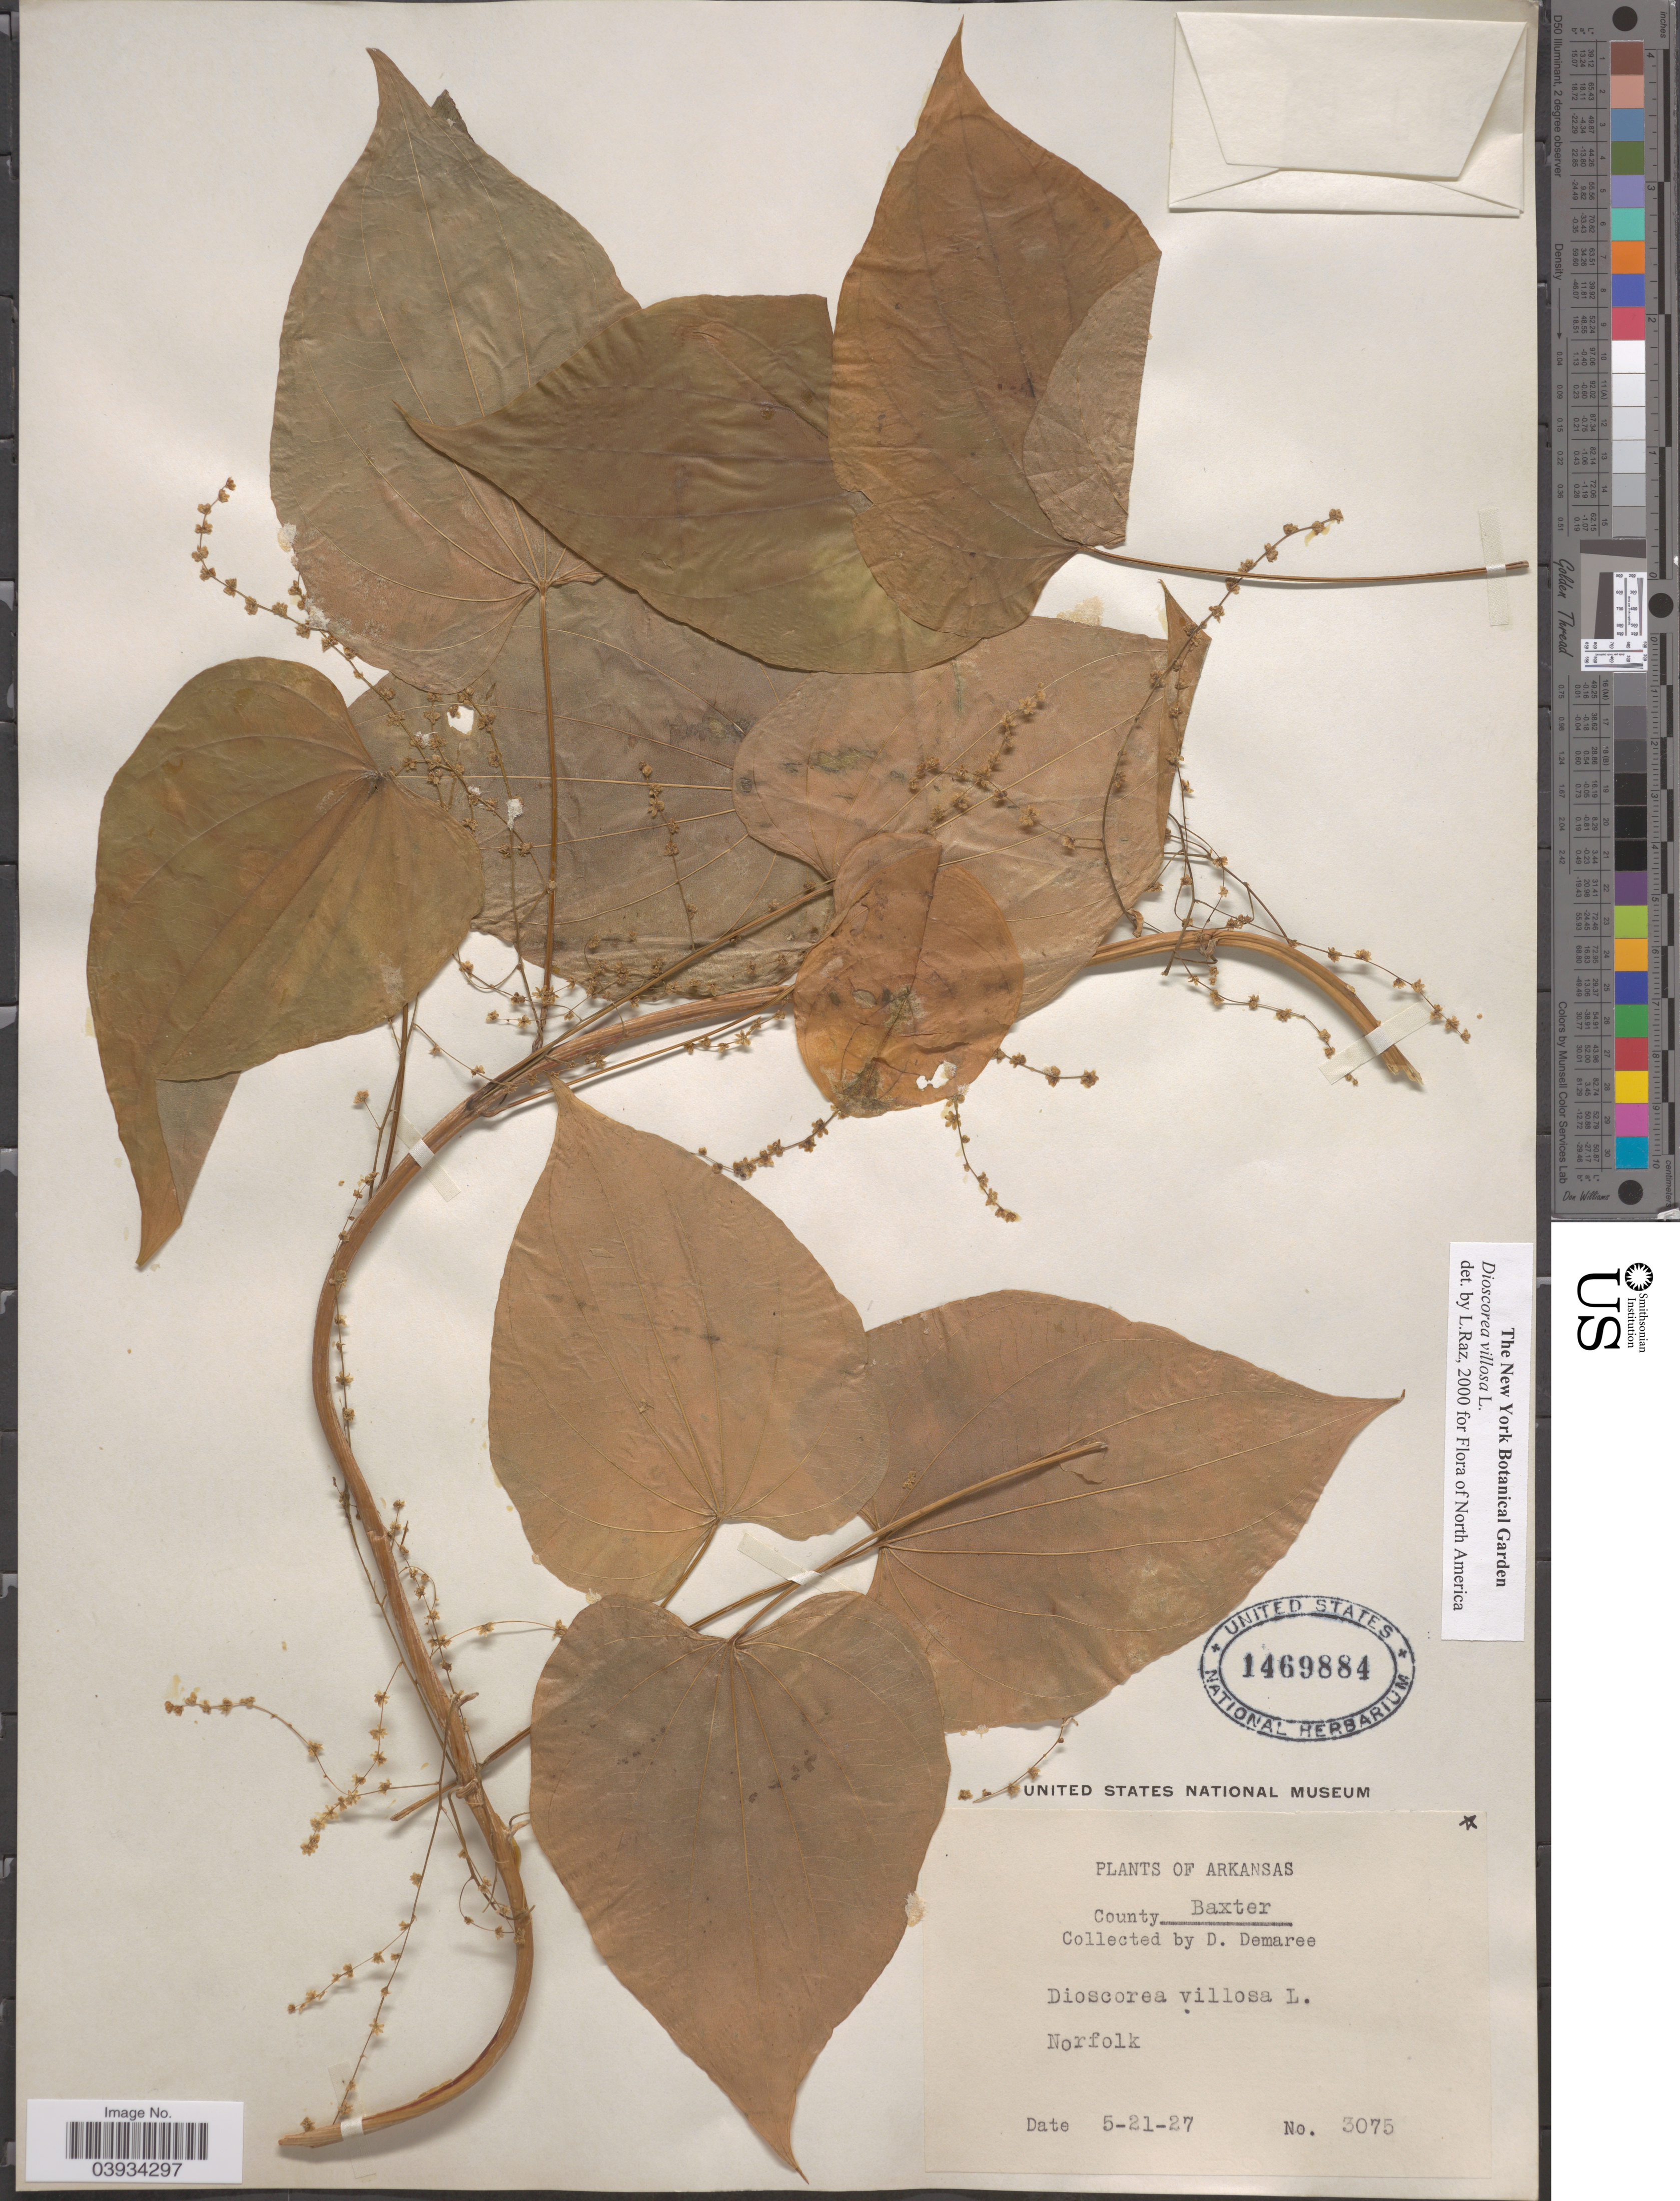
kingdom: Plantae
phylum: Tracheophyta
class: Liliopsida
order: Dioscoreales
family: Dioscoreaceae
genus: Dioscorea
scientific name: Dioscorea villosa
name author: L.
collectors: D. Demaree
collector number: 3075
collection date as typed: Transcribed d/m/y: 21/5/27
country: United States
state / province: Arkansas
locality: County Baxter. Norfolk.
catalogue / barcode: US 1469884